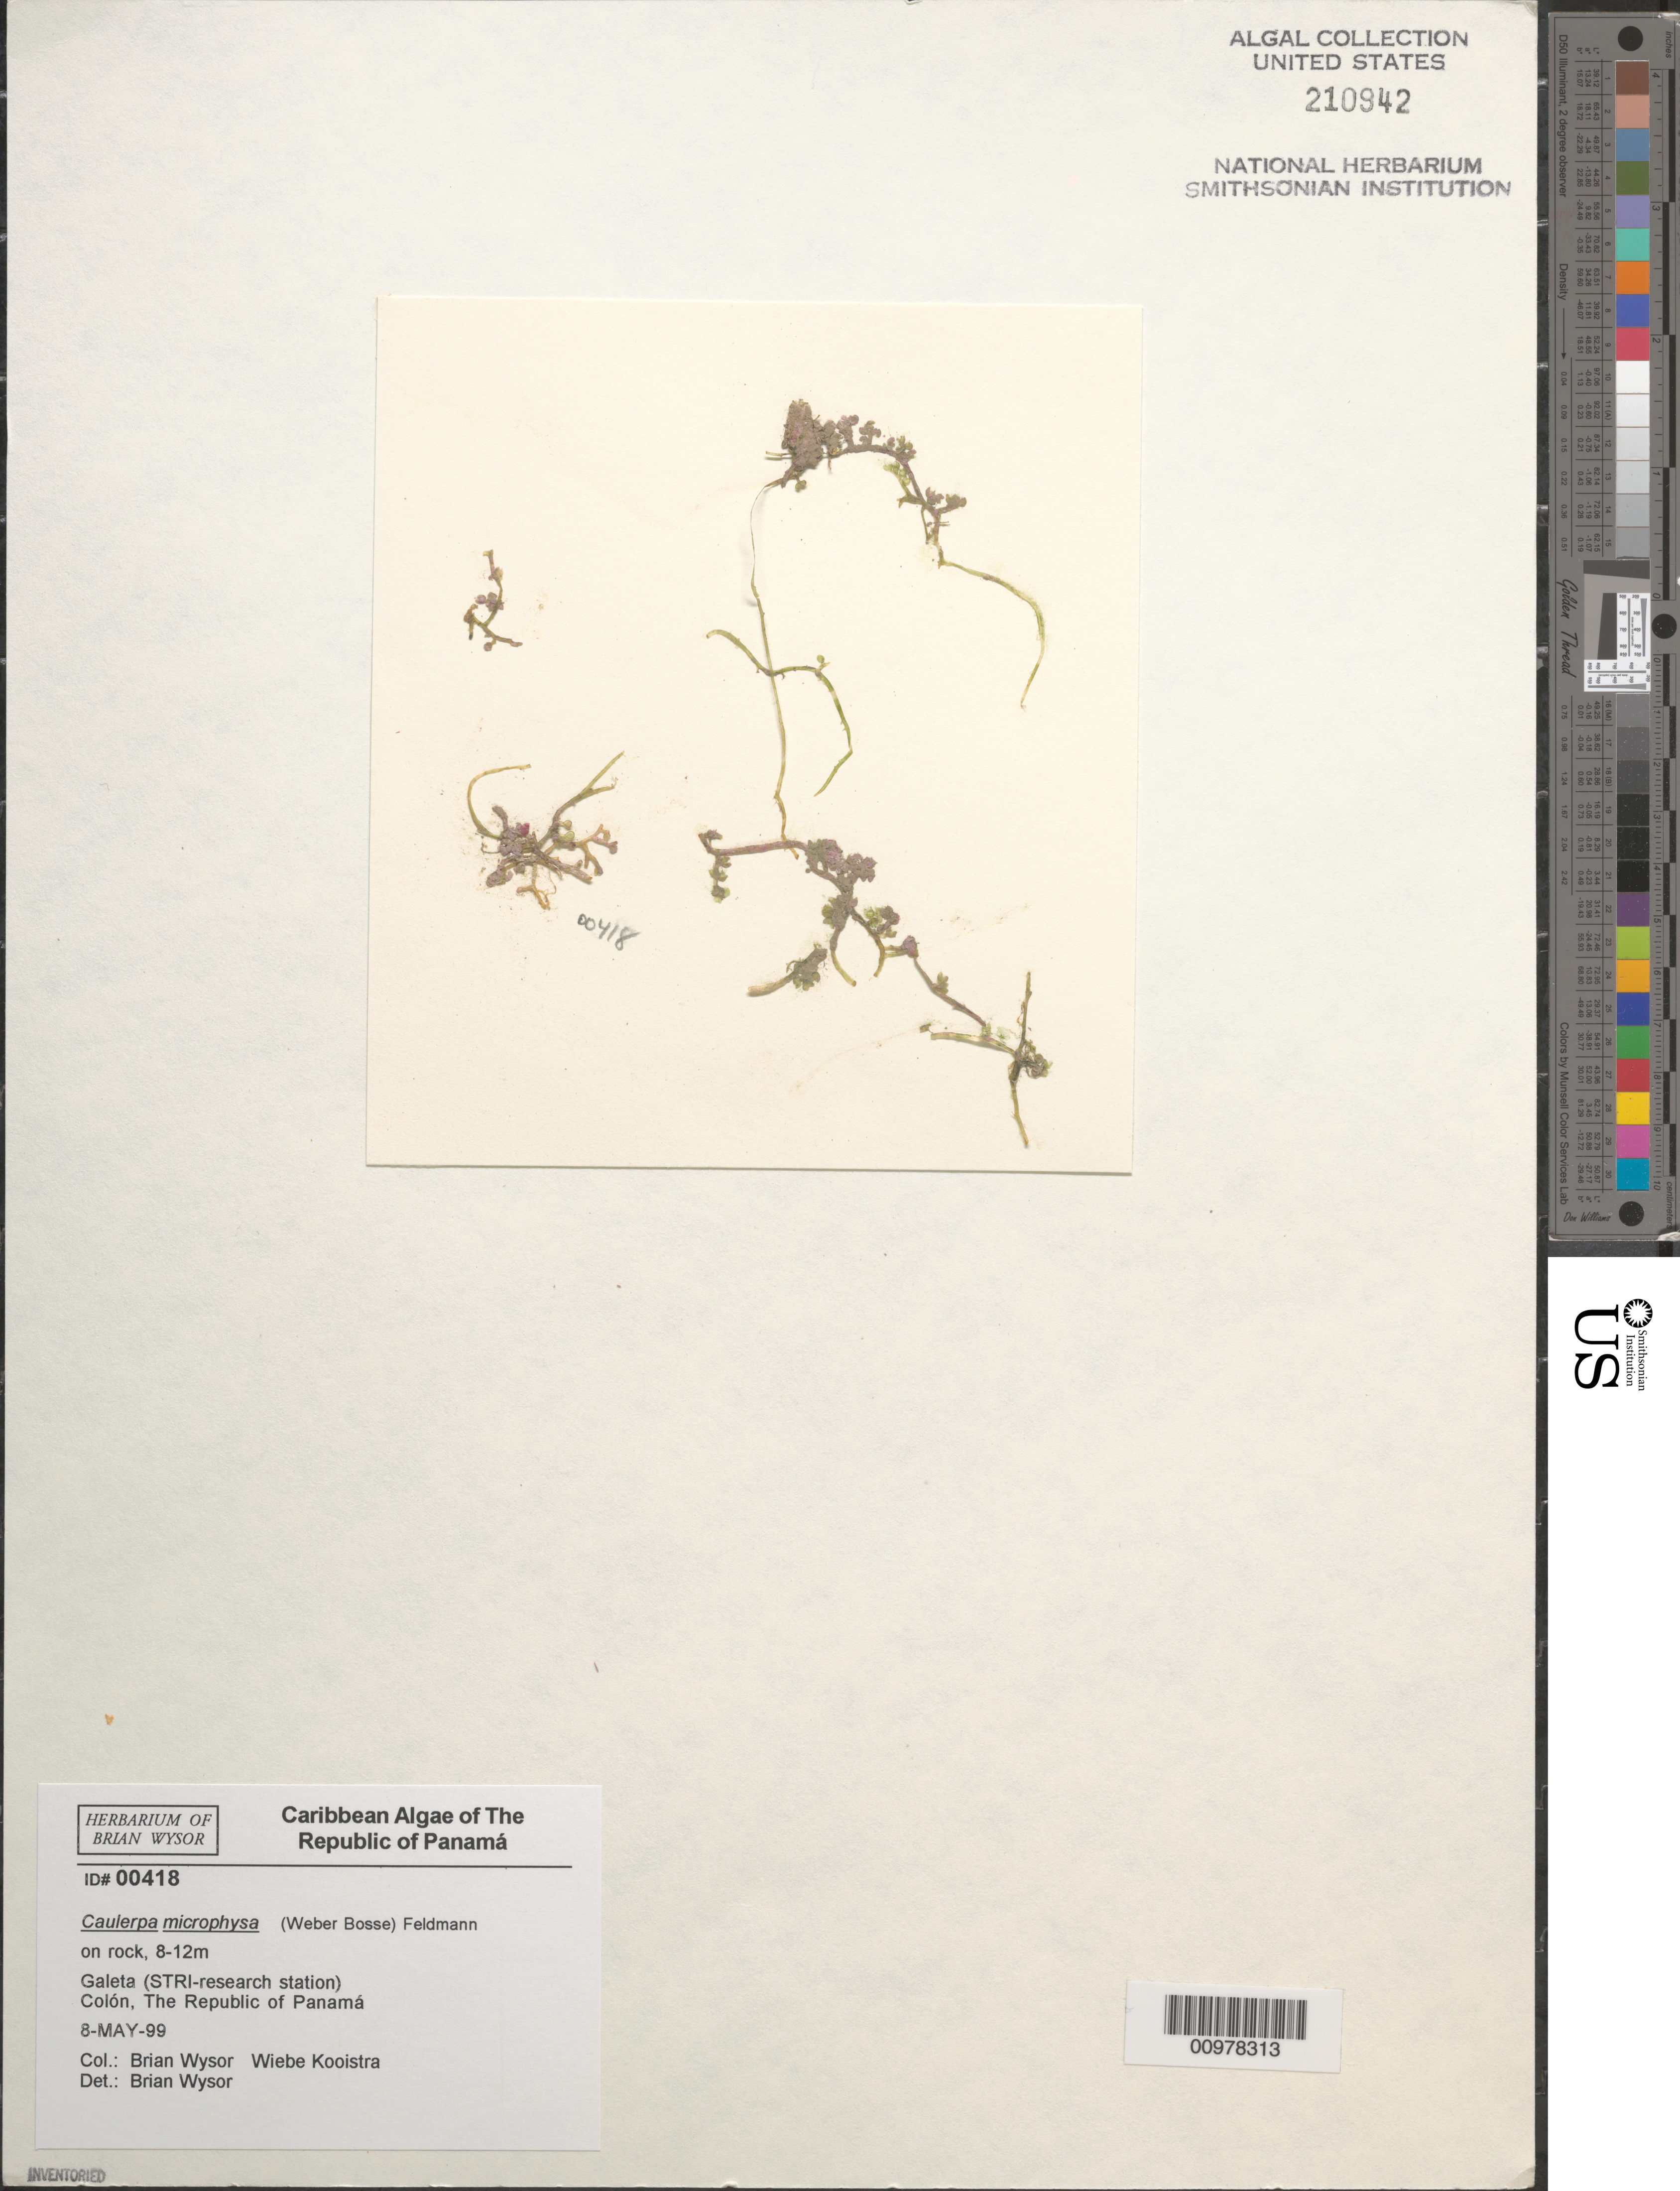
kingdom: Plantae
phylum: Chlorophyta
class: Ulvophyceae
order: Bryopsidales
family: Caulerpaceae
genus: Caulerpa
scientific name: Caulerpa microphysa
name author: (Weber Bosse) Feldmann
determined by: Wysor, B.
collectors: B. Wysor & W. Kooistra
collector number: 00418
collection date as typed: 08 May 1999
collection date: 1999-05-08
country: Panama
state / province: Colón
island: Galeta Island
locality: STRI (Smithsonian Tropical Research Institute) research station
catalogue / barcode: US 210942